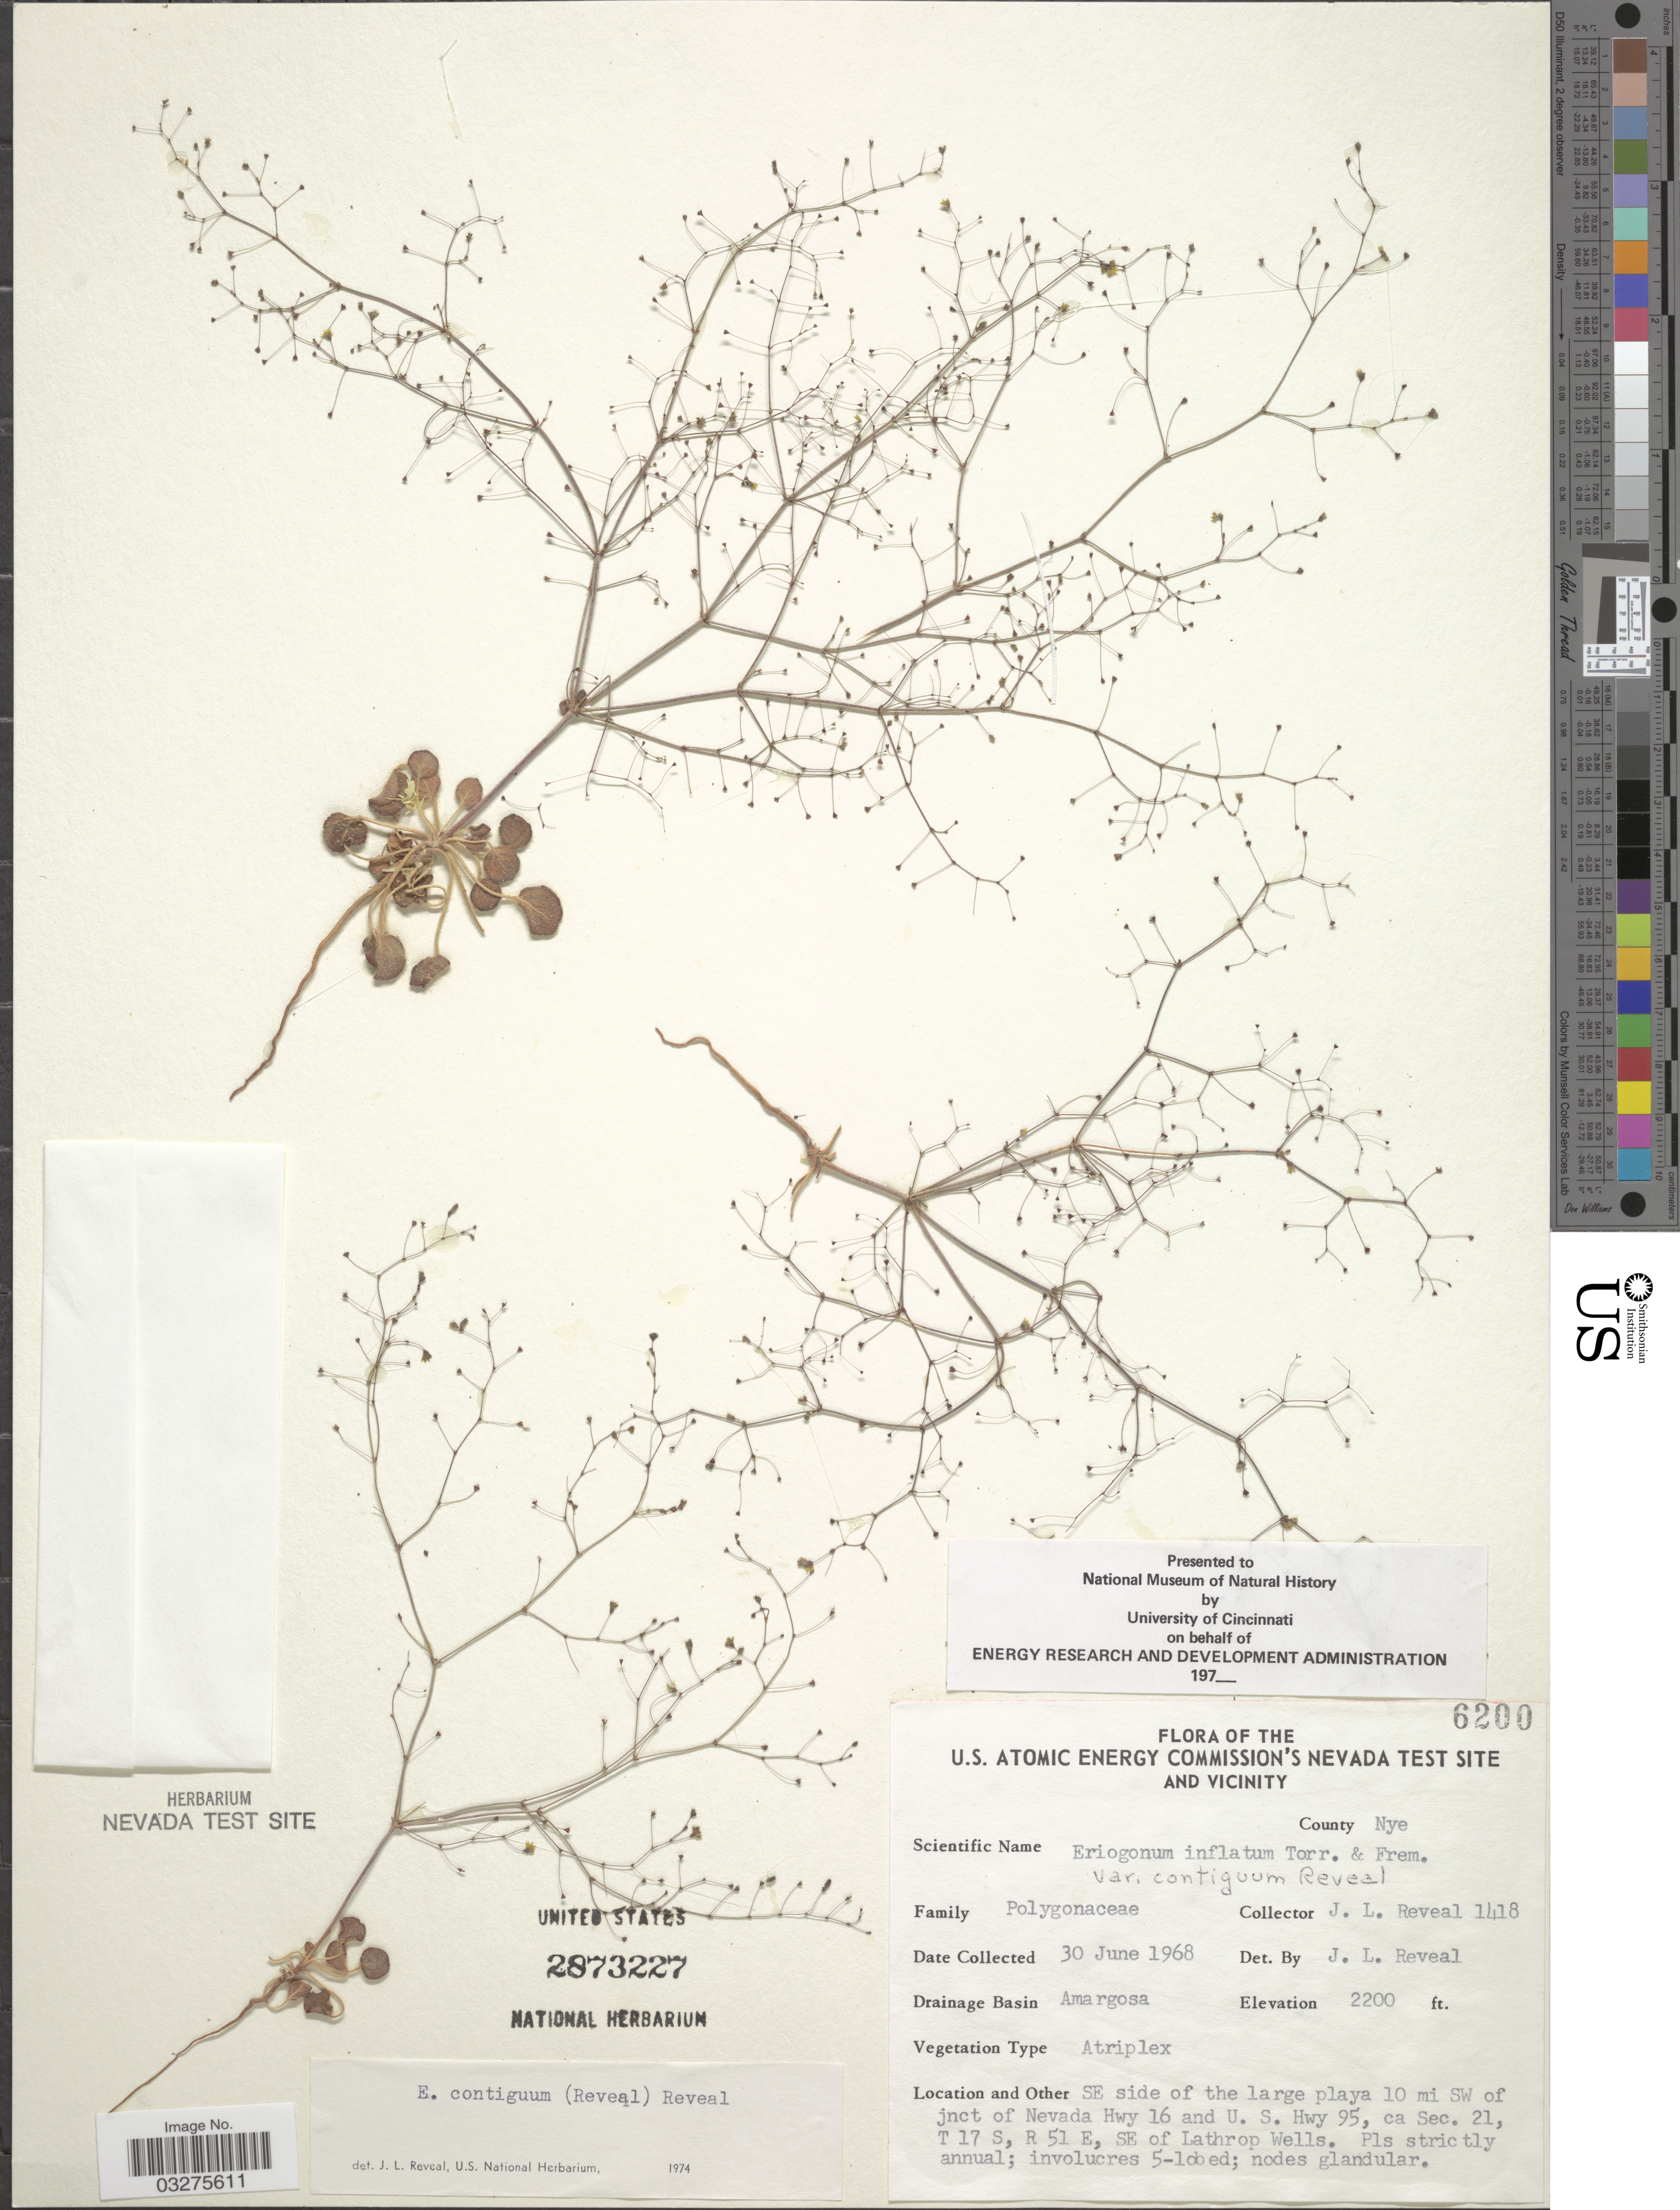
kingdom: Plantae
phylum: Tracheophyta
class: Magnoliopsida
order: Caryophyllales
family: Polygonaceae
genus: Eriogonum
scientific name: Eriogonum contiguum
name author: (Reveal) Reveal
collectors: J. L. Reveal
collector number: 1418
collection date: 1968-06-30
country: United States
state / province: Nevada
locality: U.S. Atomic Energy Commission's Nevada Test Site and vicinity. County Nye. Drainage Basin Amargosa. SE side of the large playa 10 mi SW of jnct of Nevada Hwy 16 and U.S. Hwy 95, ca Sec. 21, T 17 S, R 51 E, SE of Lathrop Wells.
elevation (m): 671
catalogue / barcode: US 2873227